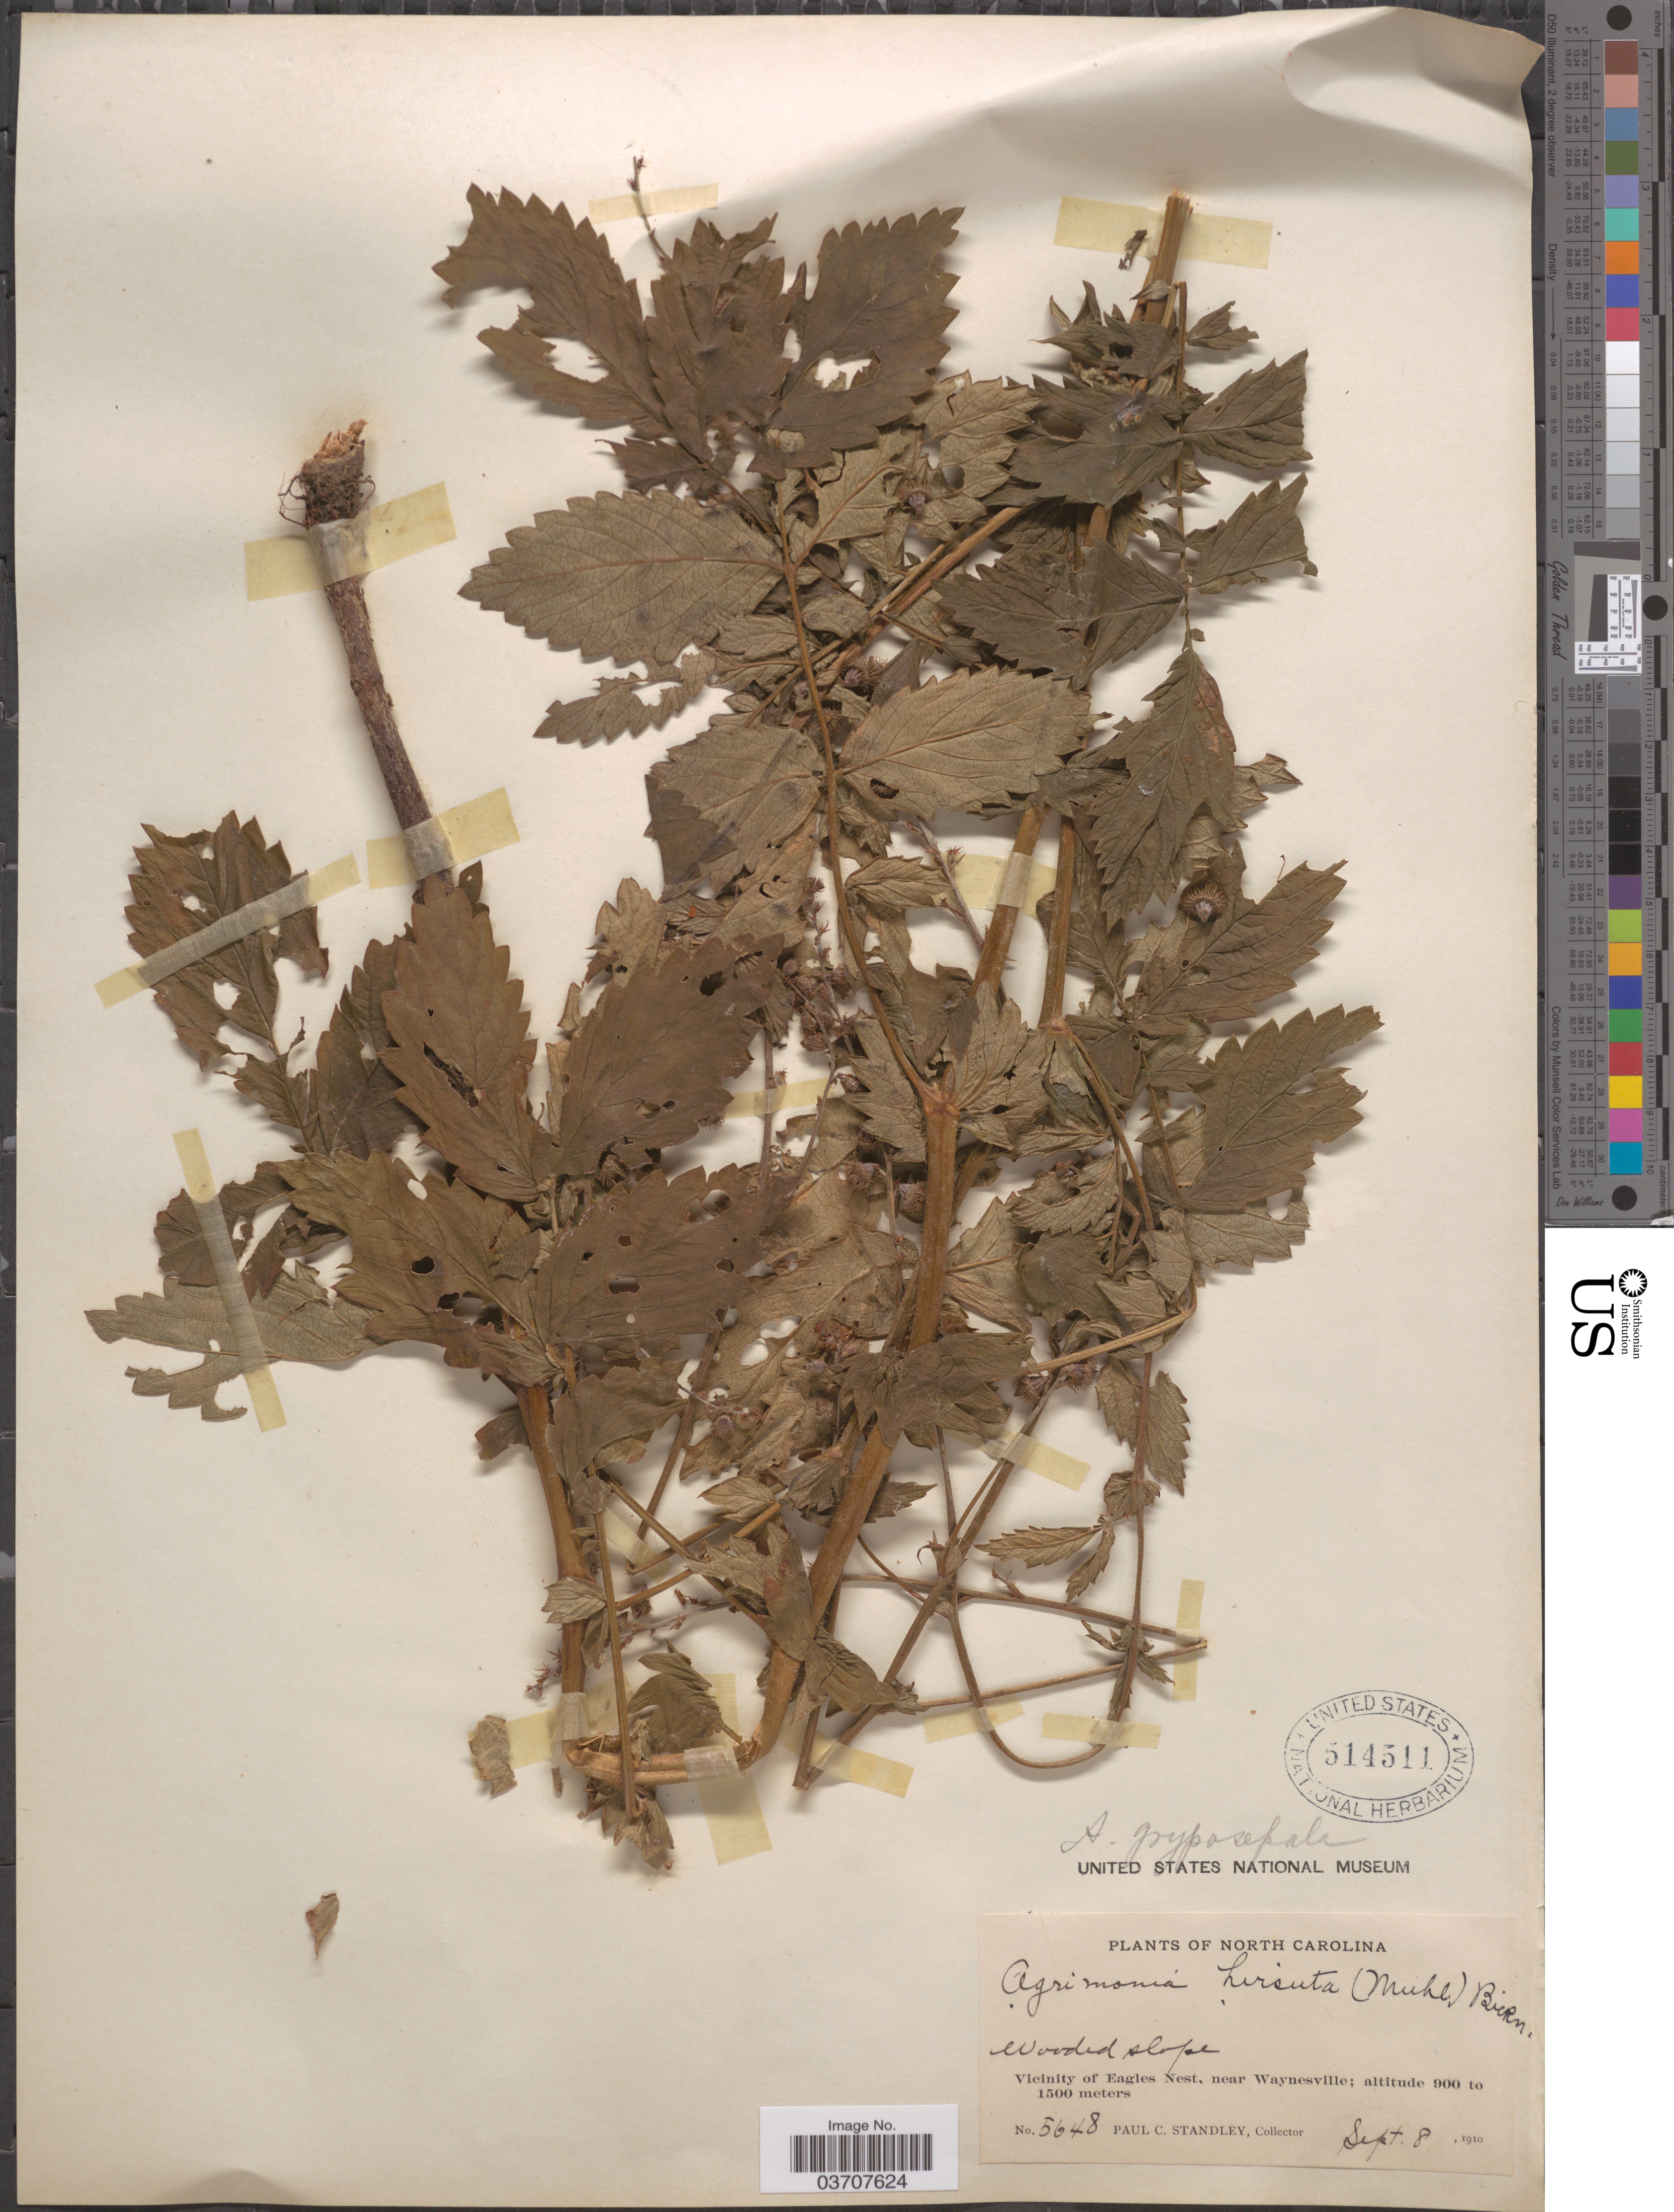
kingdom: Plantae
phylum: Tracheophyta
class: Magnoliopsida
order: Rosales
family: Rosaceae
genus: Agrimonia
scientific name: Agrimonia gryposepala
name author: Wallr.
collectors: P. C. Standley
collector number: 5648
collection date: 1910-09-08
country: United States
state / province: North Carolina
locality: Vicinity of Eagles Nest, near Waynesville.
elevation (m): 900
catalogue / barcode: US 514511